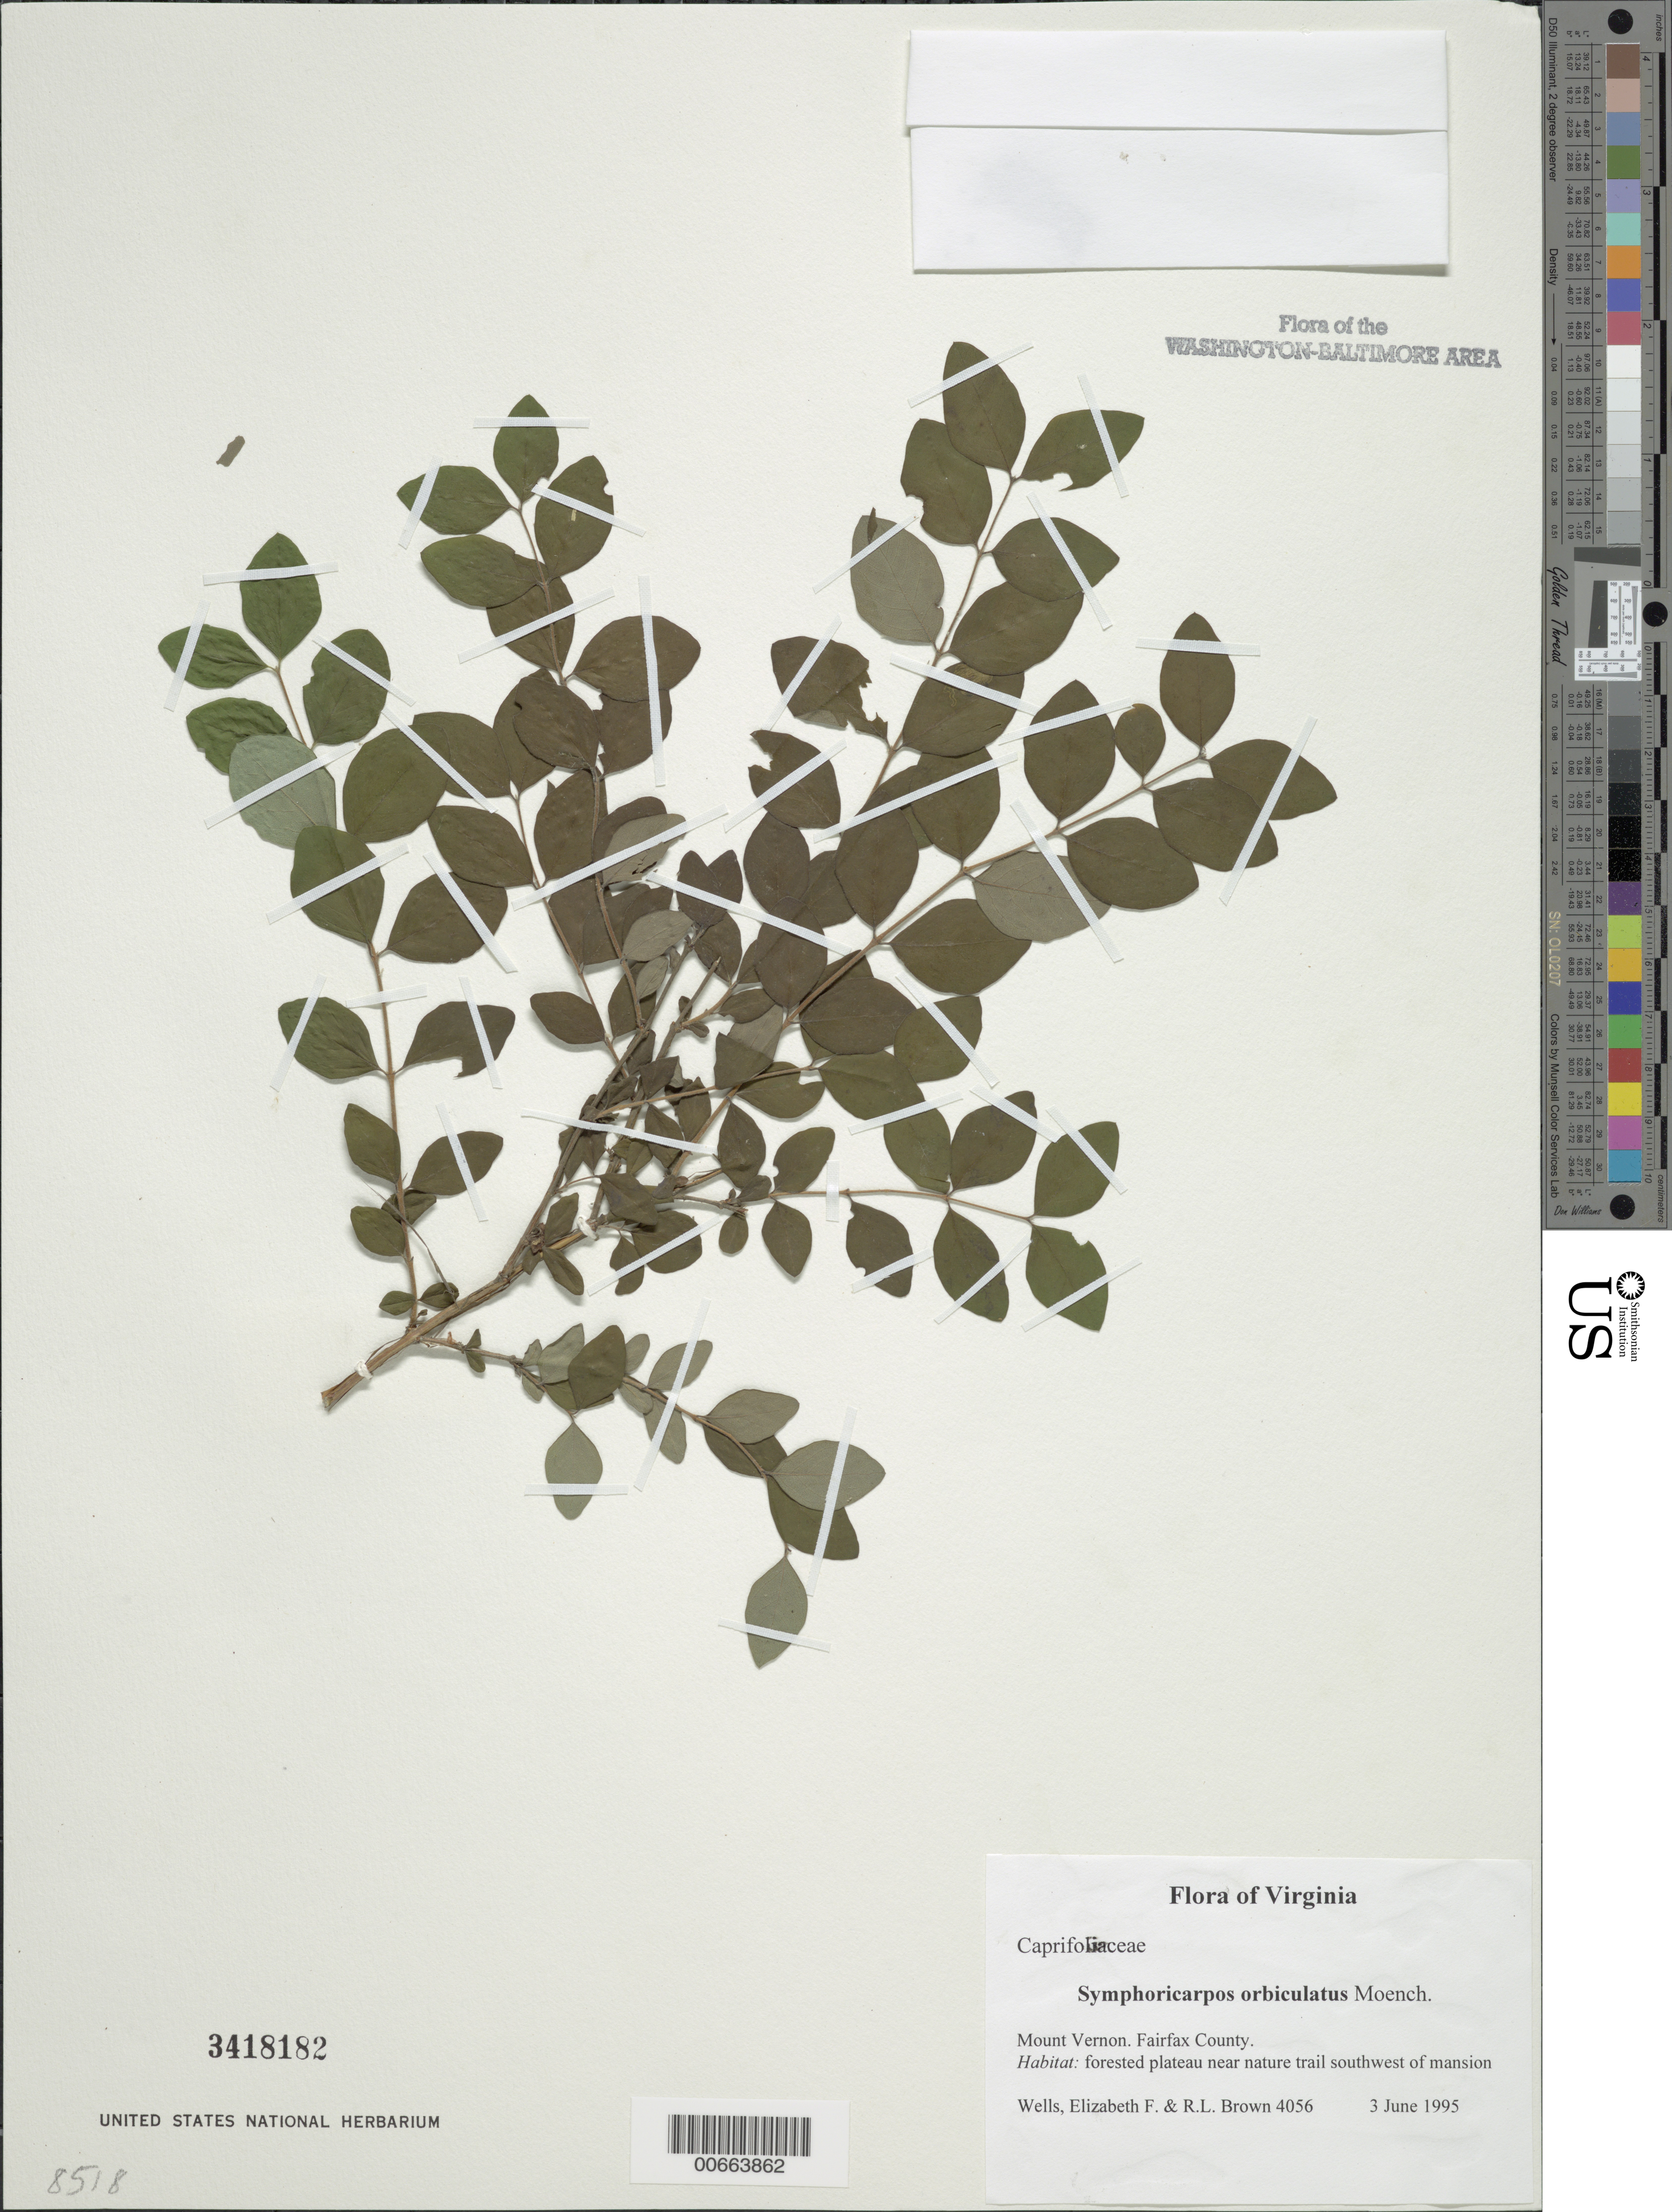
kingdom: Plantae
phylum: Tracheophyta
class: Magnoliopsida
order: Dipsacales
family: Caprifoliaceae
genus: Symphoricarpos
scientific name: Symphoricarpos orbiculatus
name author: Moench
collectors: E. F. Wells & R. L. Brown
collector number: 4056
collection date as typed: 03 Jun 1995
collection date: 1995-06-03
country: United States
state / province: Virginia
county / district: Fairfax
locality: Mount Vernon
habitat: forested plateau near nature trail southwest of mansion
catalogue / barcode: US 3418182